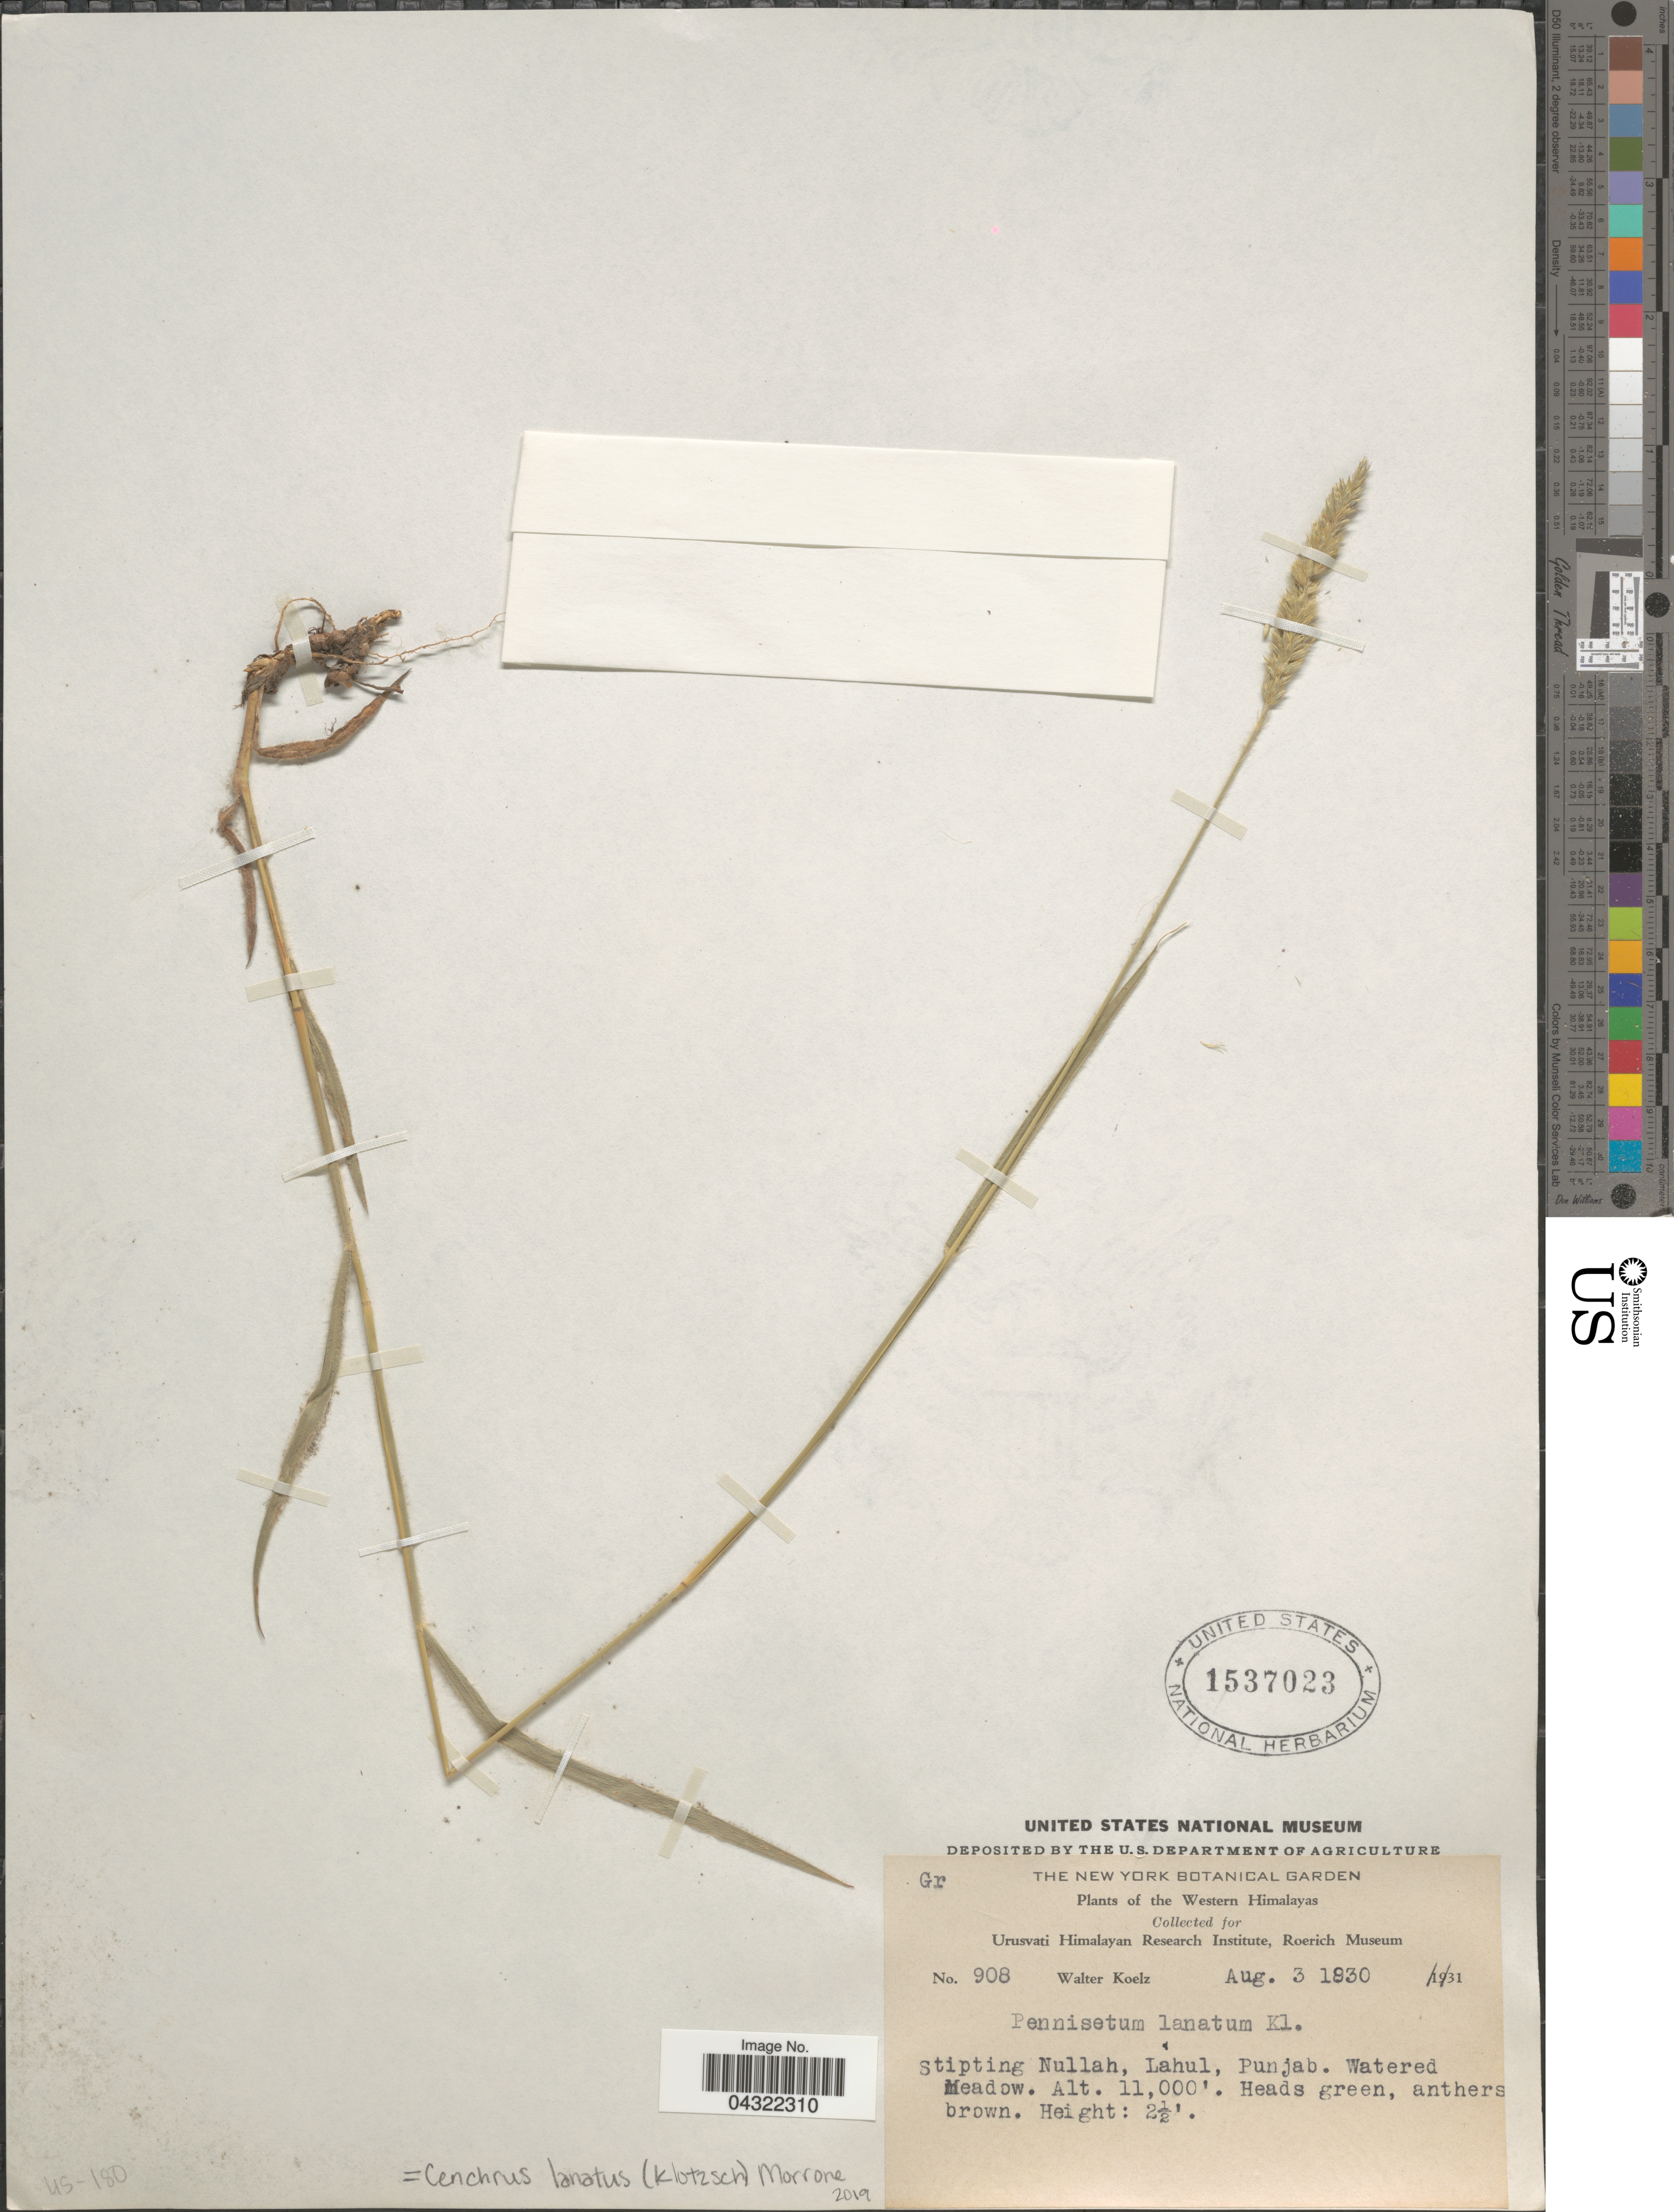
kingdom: Plantae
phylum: Tracheophyta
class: Liliopsida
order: Poales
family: Poaceae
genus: Cenchrus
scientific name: Cenchrus lanatus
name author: (Klotzsch) Morrone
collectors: W. N. Koelz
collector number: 908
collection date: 1930-08-03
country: India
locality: The Western Himalayas. Stipting Nullah, Lahul, Punjab.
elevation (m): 3353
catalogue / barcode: US 1537023